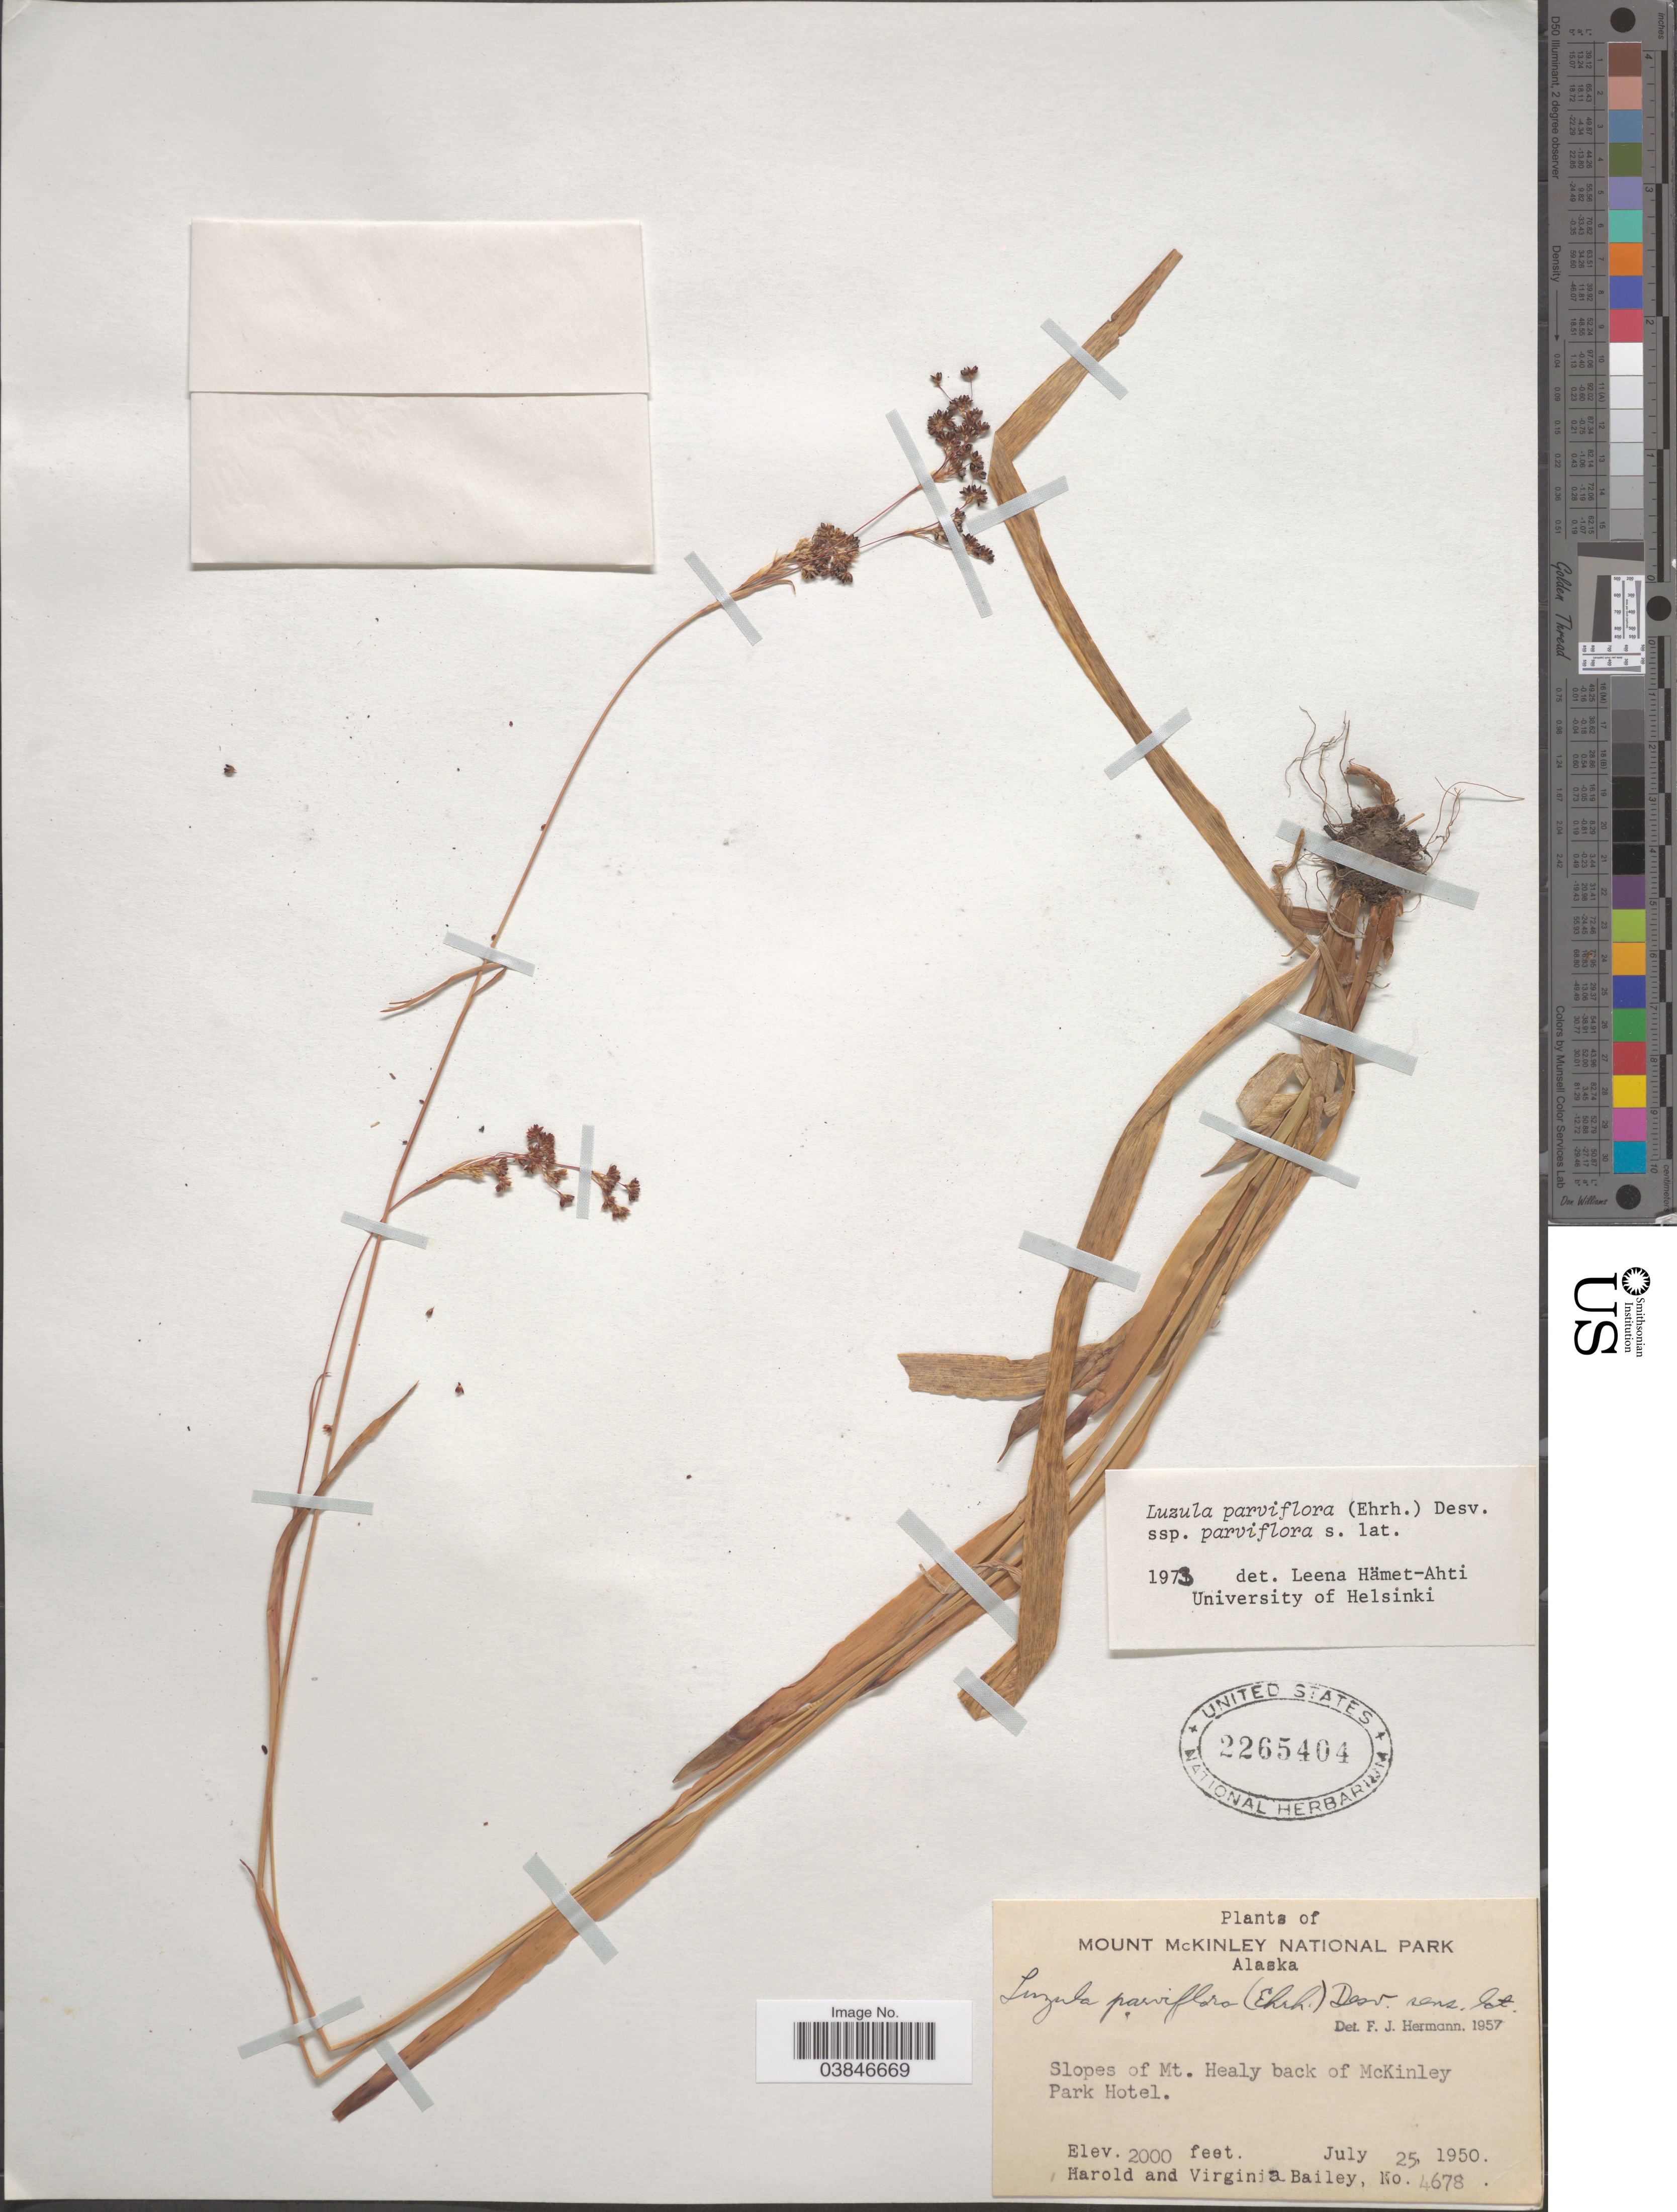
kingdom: Plantae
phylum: Tracheophyta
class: Liliopsida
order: Poales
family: Juncaceae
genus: Luzula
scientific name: Luzula parviflora subsp. parviflora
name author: (Ehrh.) Desv.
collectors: H. Bailey & V. L. Bailey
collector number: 4678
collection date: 1950-07-25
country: United States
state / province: Alaska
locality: Mount McKinley National Park. Slopes of Mt. Healy back of McKinley Park Hotel.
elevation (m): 610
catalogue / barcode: US 2265404